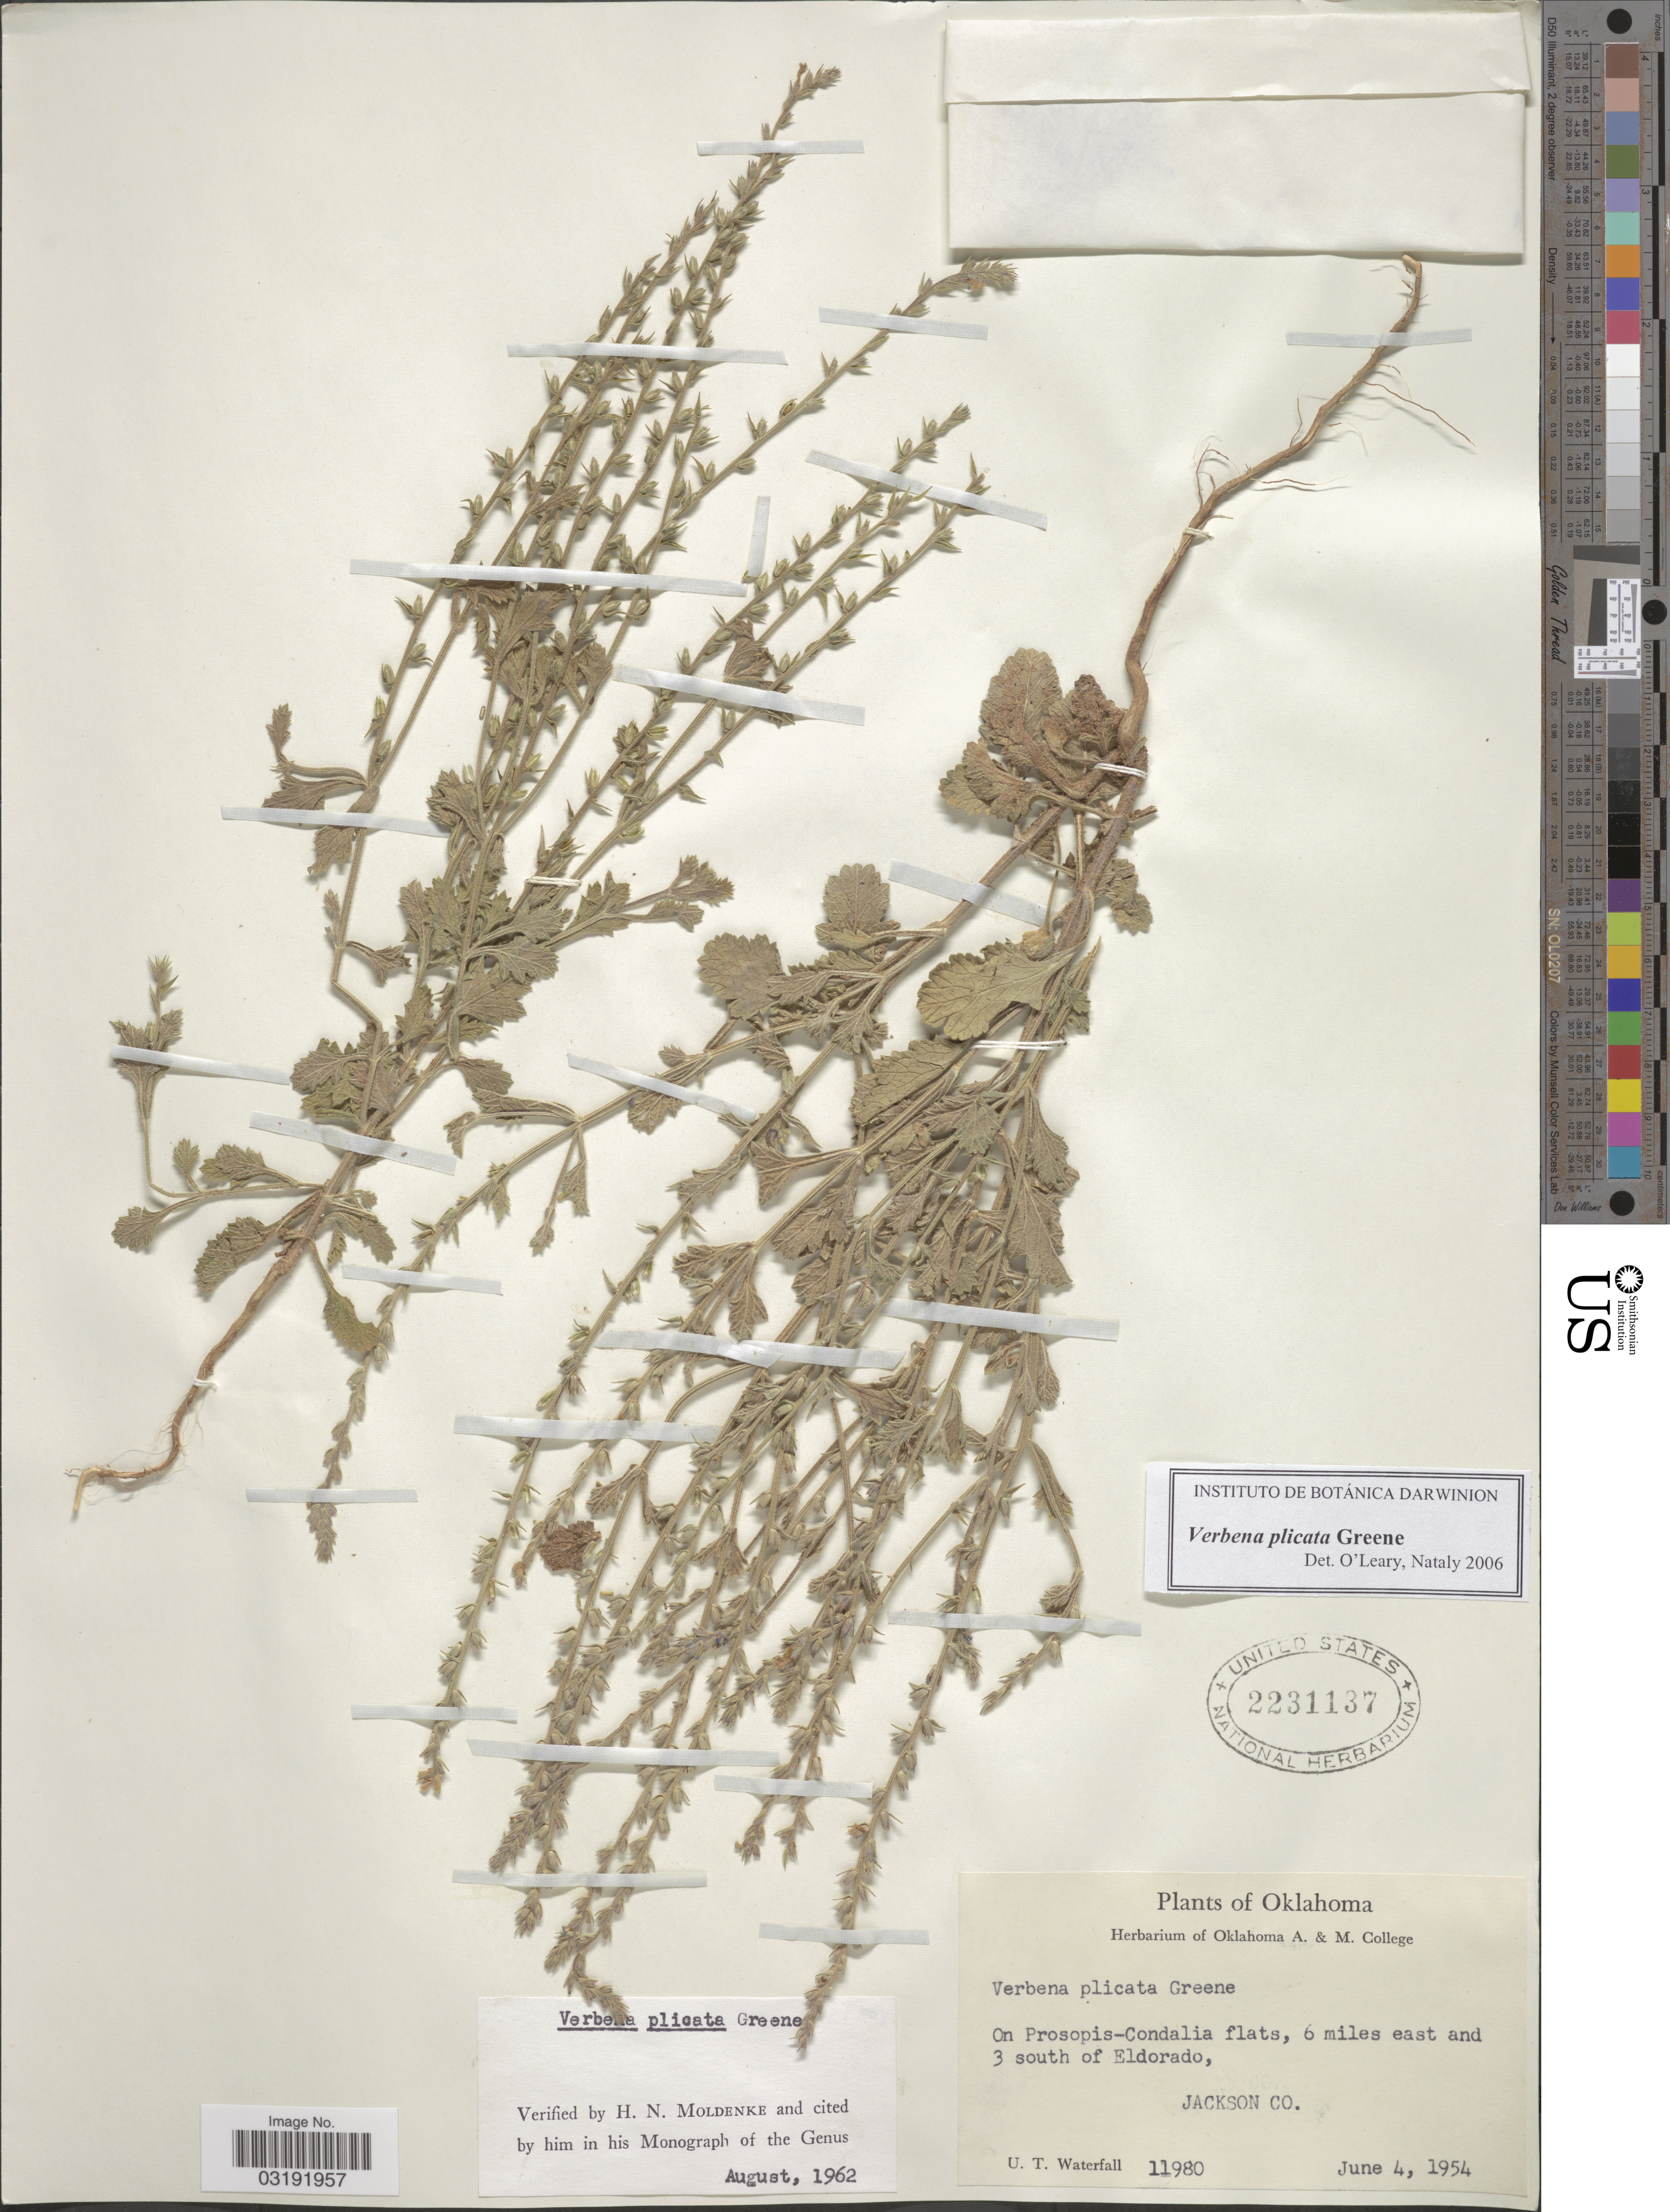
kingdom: Plantae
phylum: Tracheophyta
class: Magnoliopsida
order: Lamiales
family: Verbenaceae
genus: Verbena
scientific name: Verbena plicata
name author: Greene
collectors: U. T. Waterfall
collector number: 11980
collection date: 1954-06-04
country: United States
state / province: Oklahoma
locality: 6 miles east and 3 south of Eldorado, Jackson Co.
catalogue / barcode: US 2231137